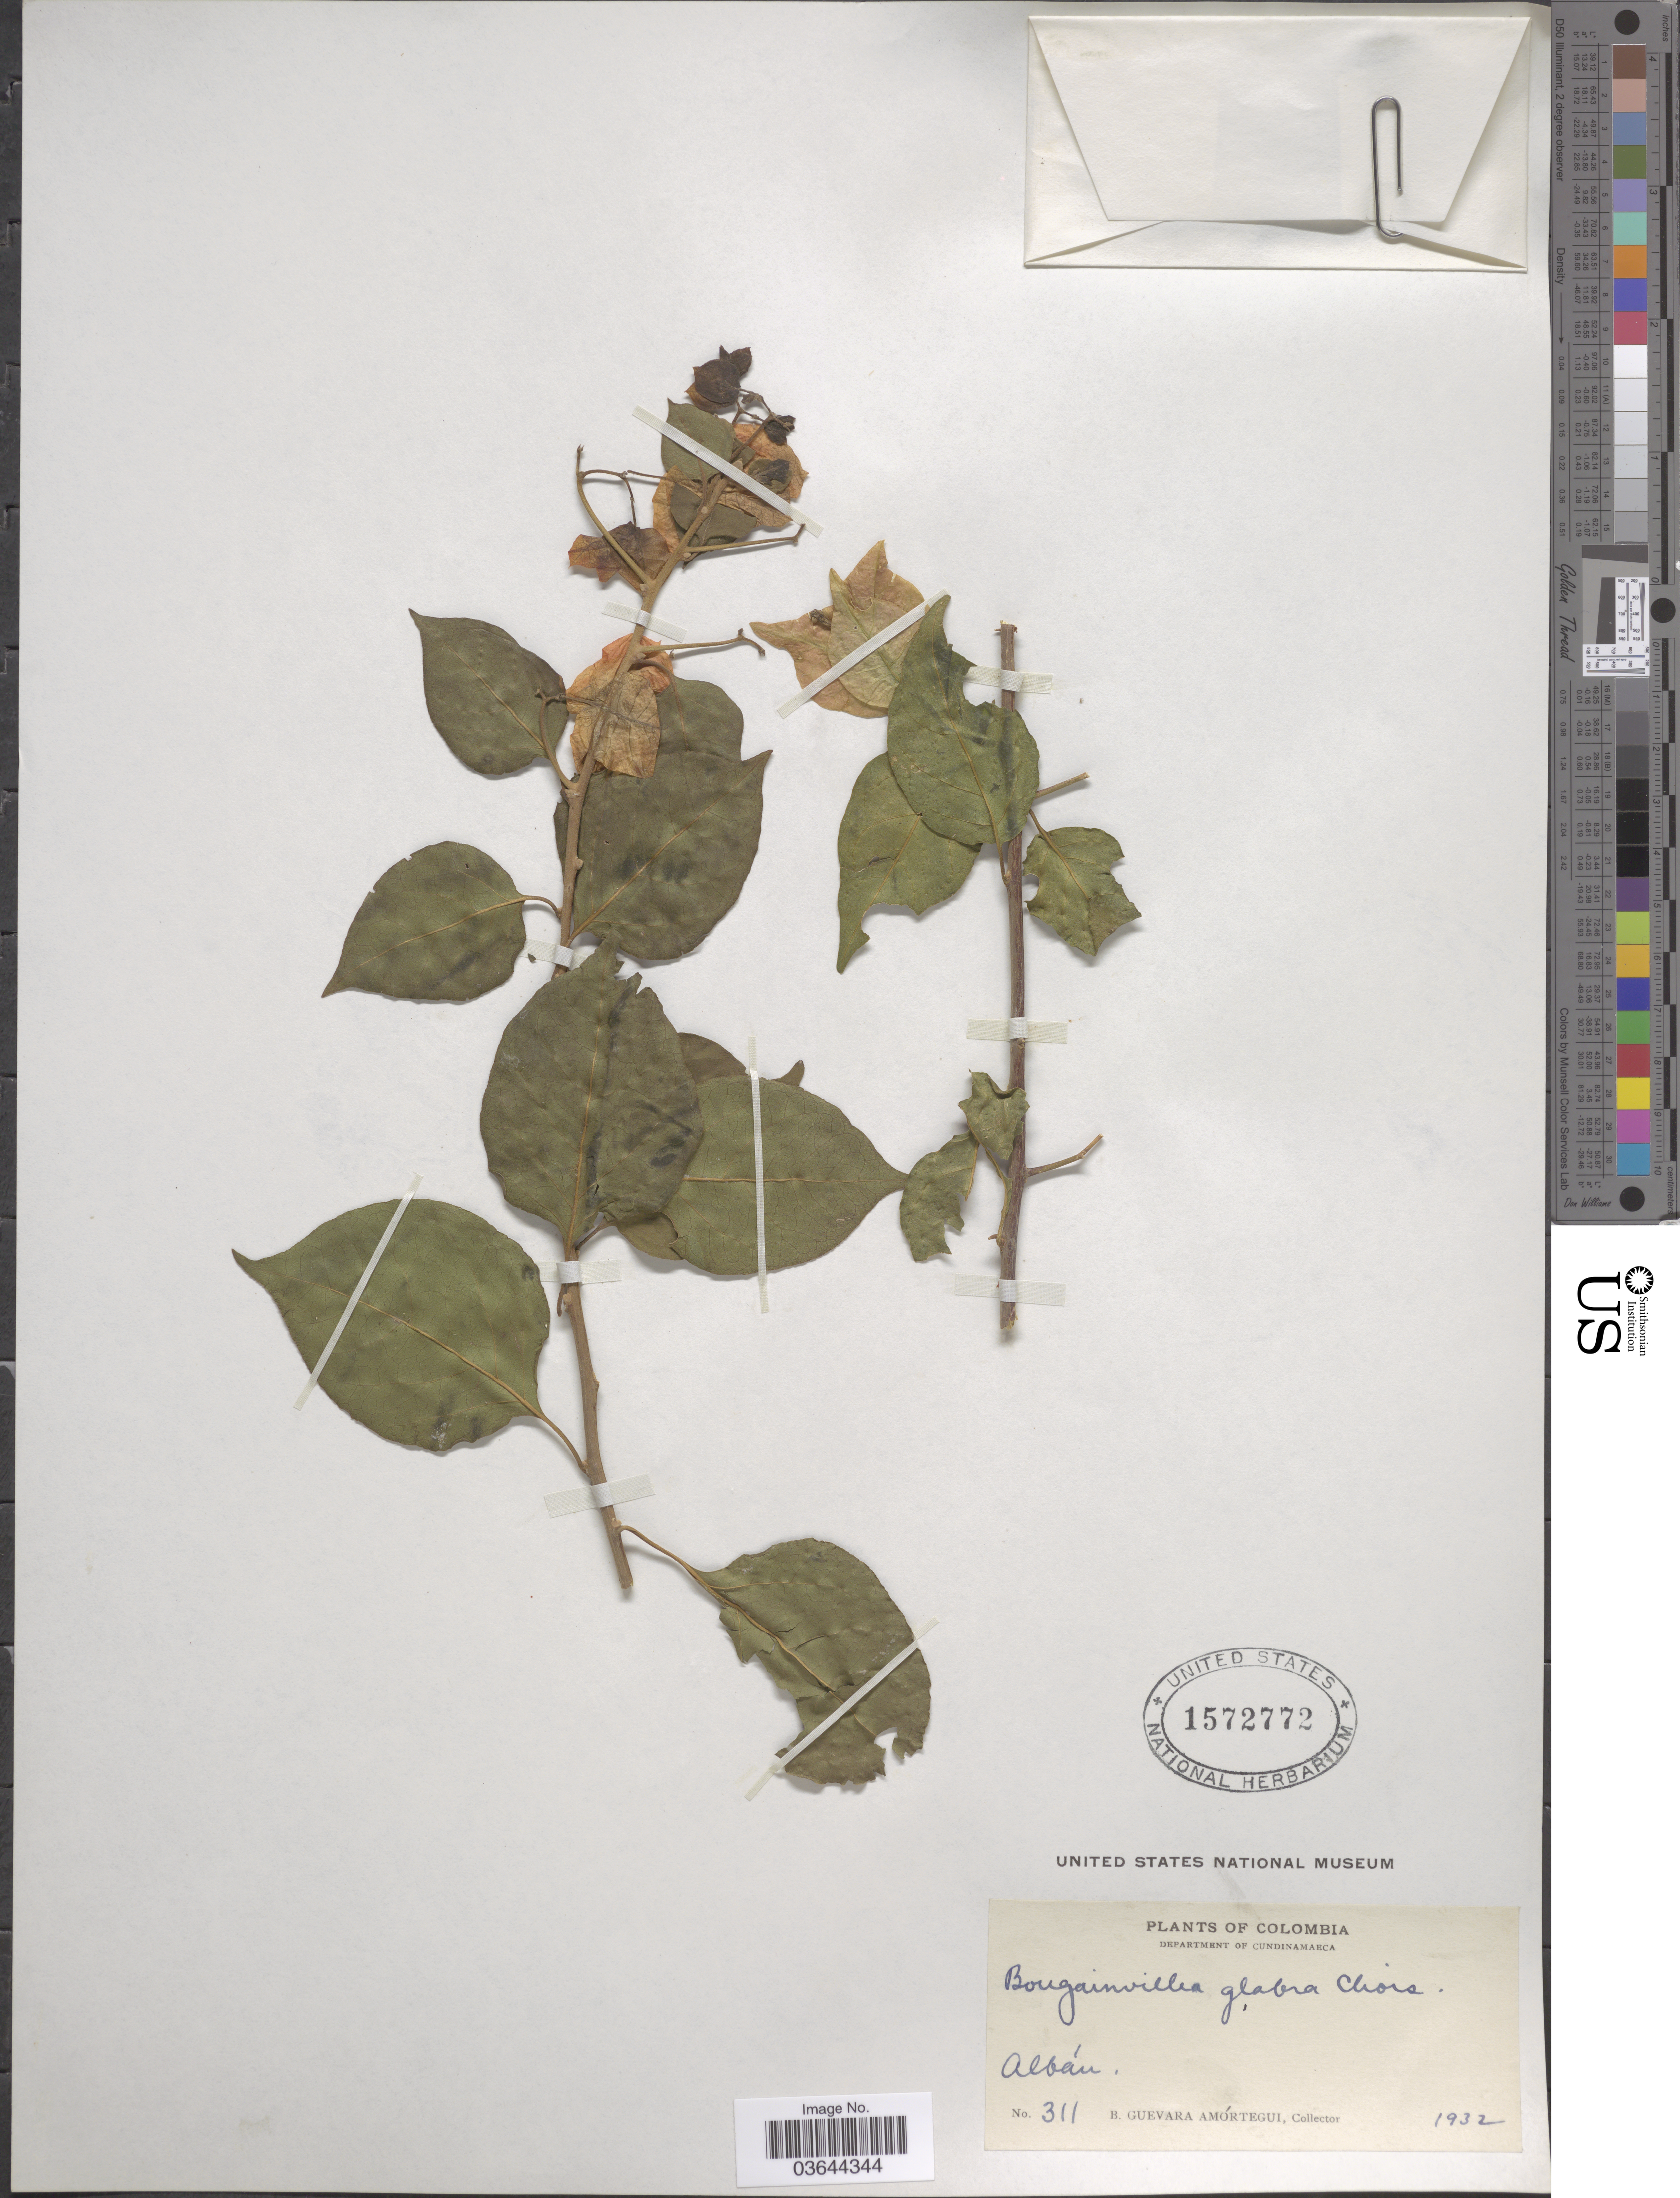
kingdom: Plantae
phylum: Tracheophyta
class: Magnoliopsida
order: Caryophyllales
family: Nyctaginaceae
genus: Bougainvillea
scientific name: Bougainvillea glabra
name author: Choisy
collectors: B. Guevara Amortegui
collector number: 311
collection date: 1932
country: Colombia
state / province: Cundinamarca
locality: Department of Cundinamarca. Albán.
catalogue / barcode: US 1572772